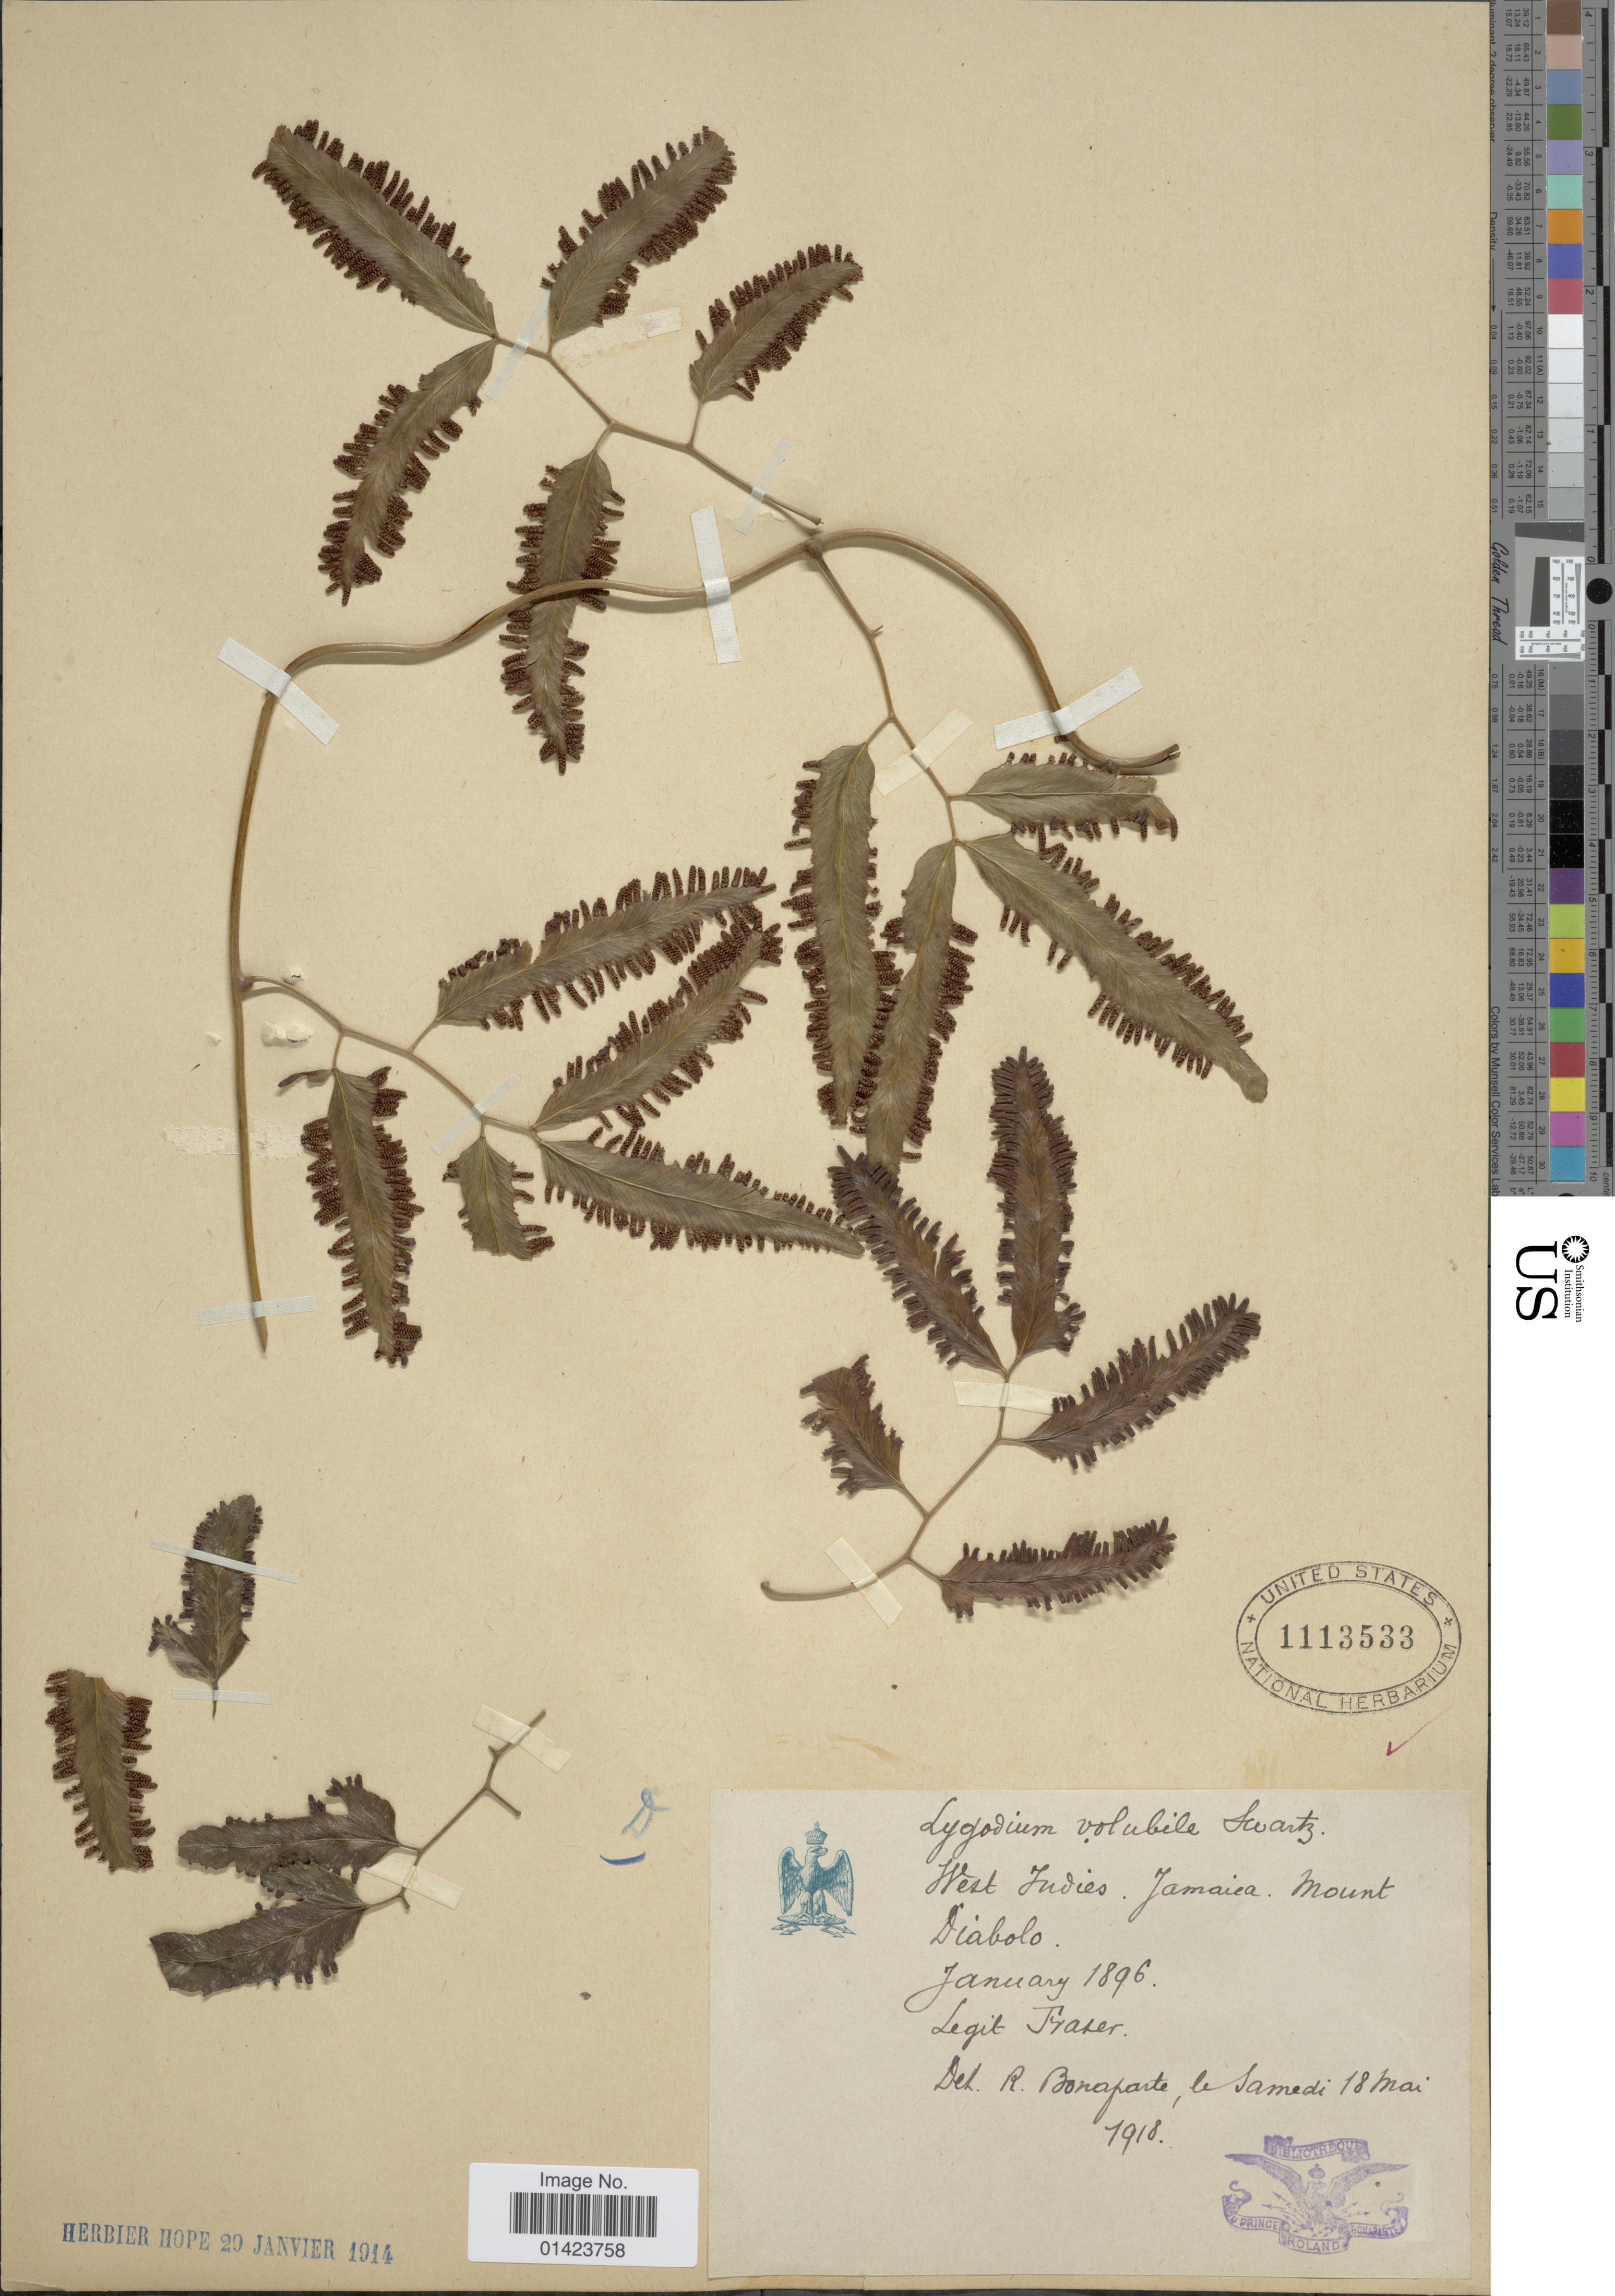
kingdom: Plantae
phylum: Tracheophyta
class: Polypodiopsida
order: Schizaeales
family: Lygodiaceae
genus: Lygodium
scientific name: Lygodium volubile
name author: Sw.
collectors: -. Fraser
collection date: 1896-01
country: Jamaica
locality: West Indies, Jamaica Mount Diabolo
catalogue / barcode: US 1113533